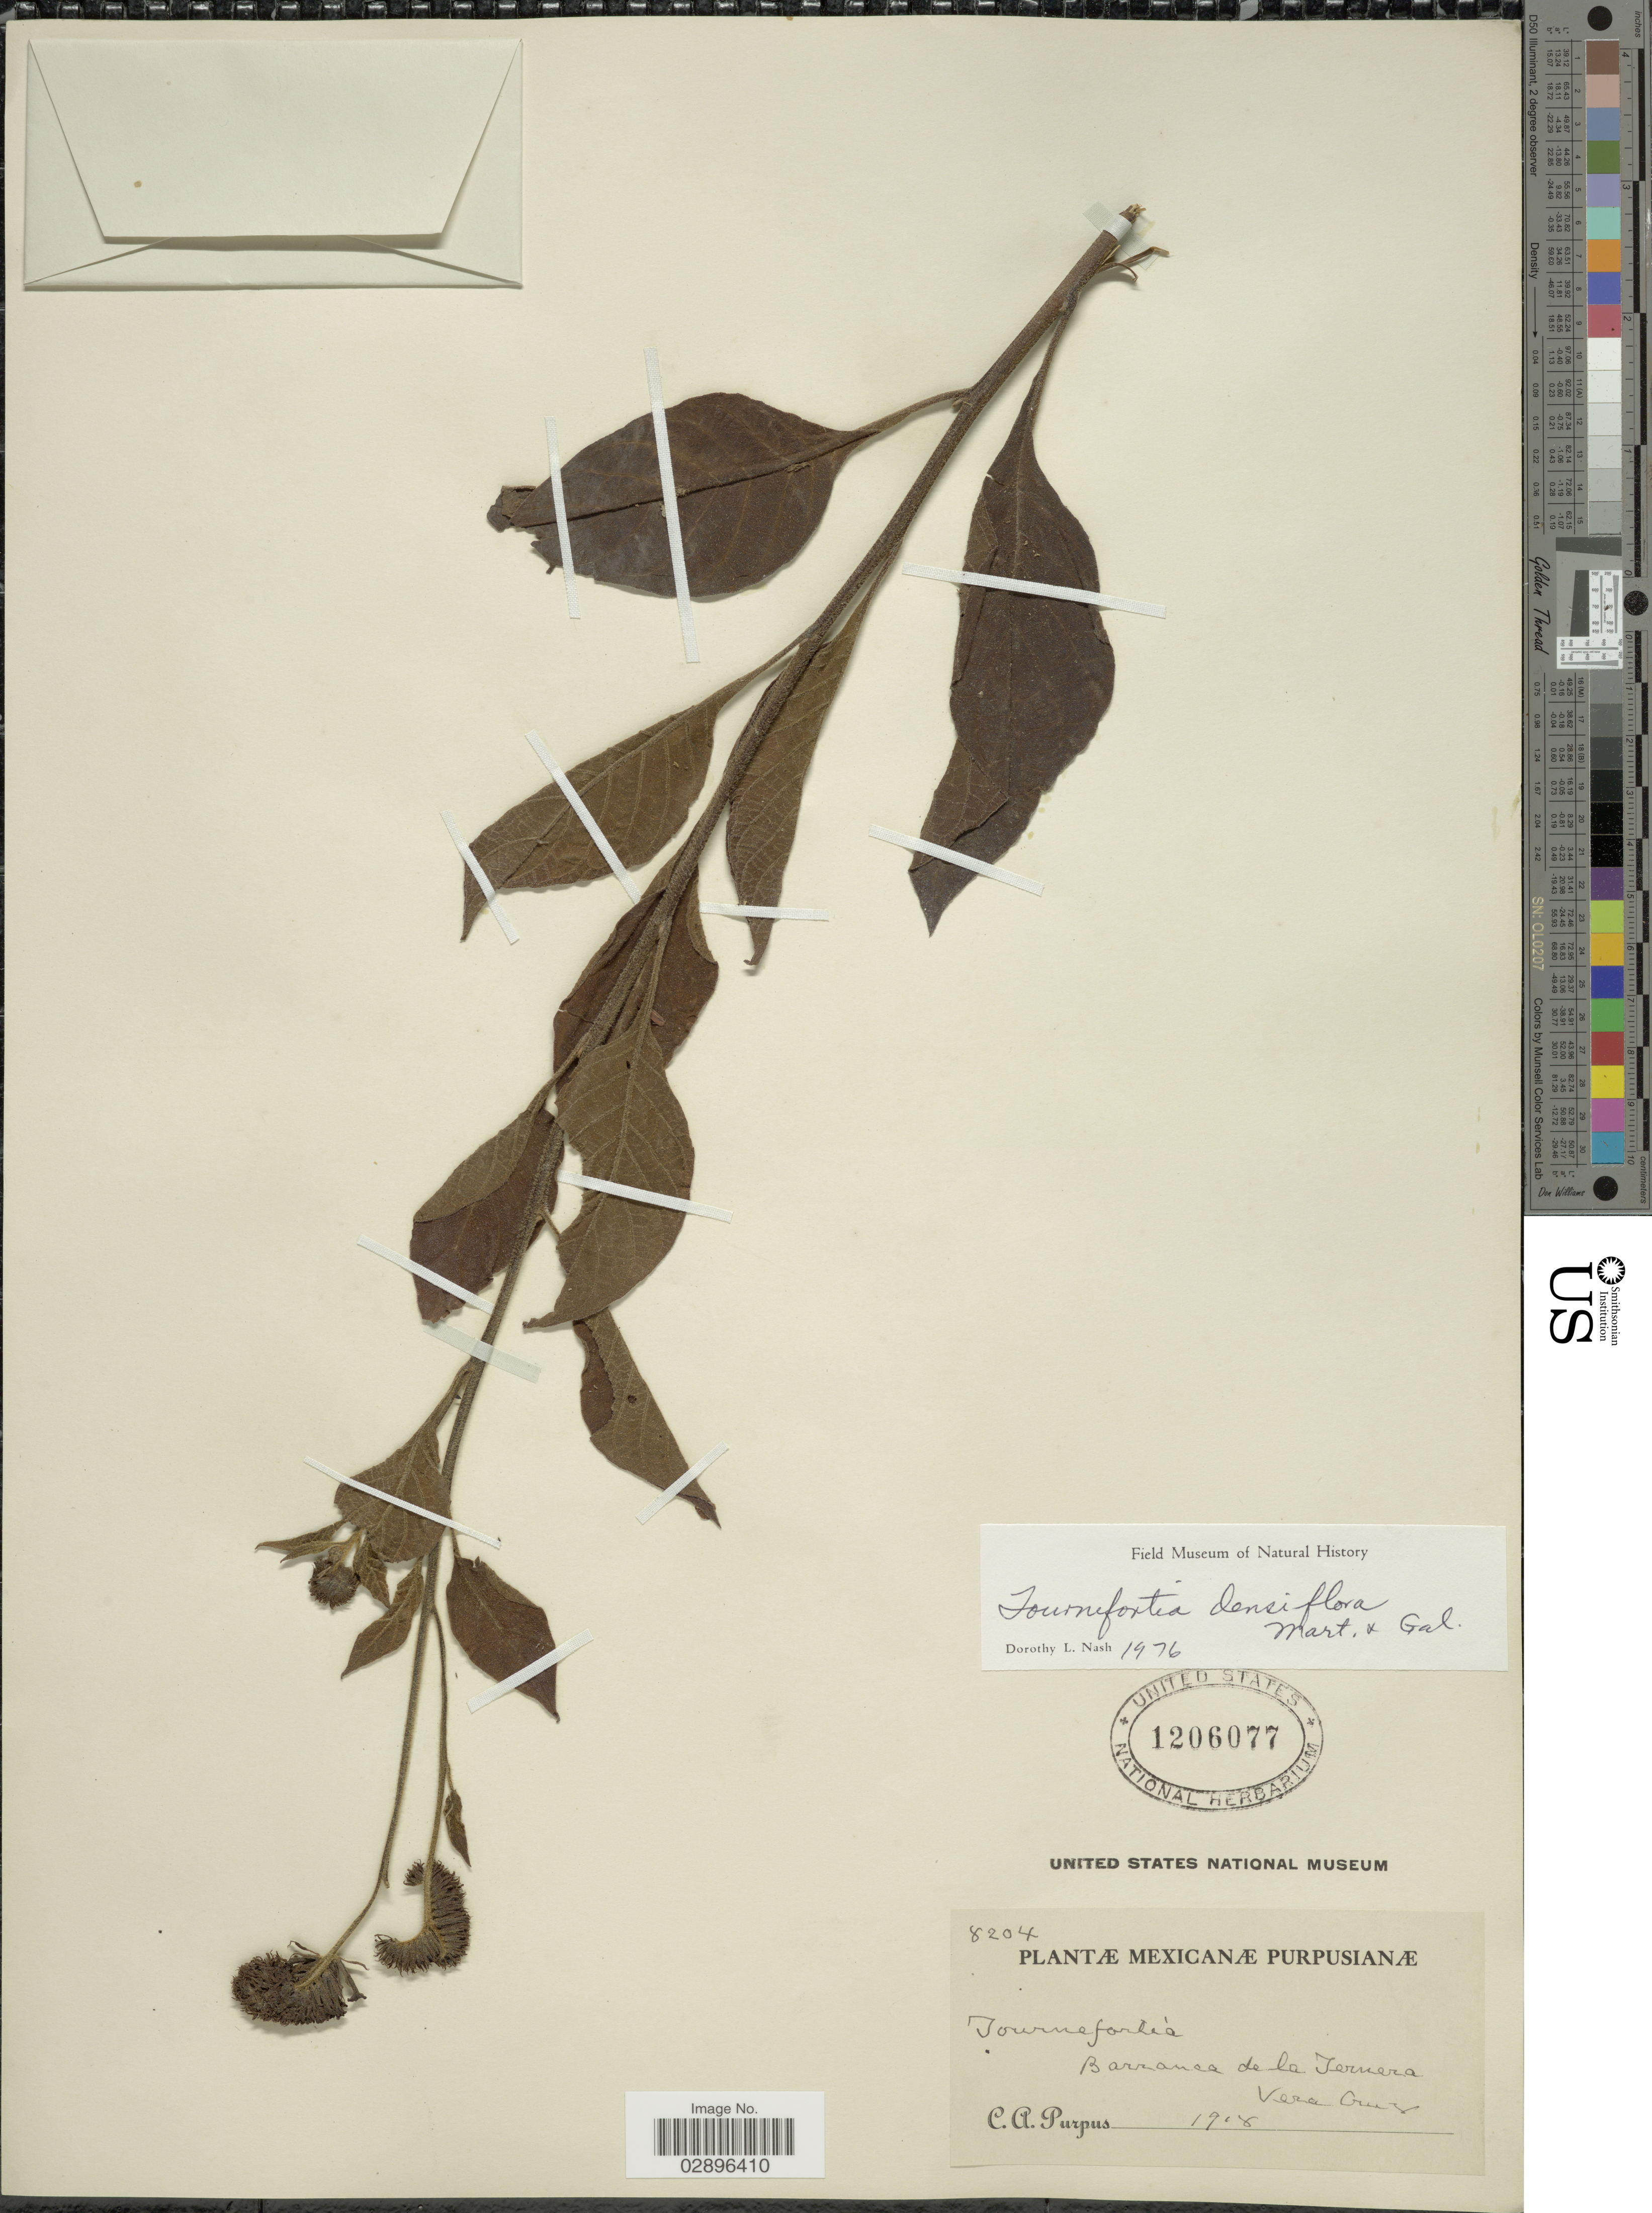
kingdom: Plantae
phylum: Tracheophyta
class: Magnoliopsida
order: Boraginales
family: Heliotropiaceae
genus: Tournefortia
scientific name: Tournefortia densiflora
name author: M. Martens & Galeotti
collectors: C. A. Purpus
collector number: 8204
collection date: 1918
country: Mexico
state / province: Veracruz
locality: Barranca de la Teruera, Vera Cruz.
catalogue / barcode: US 1206077